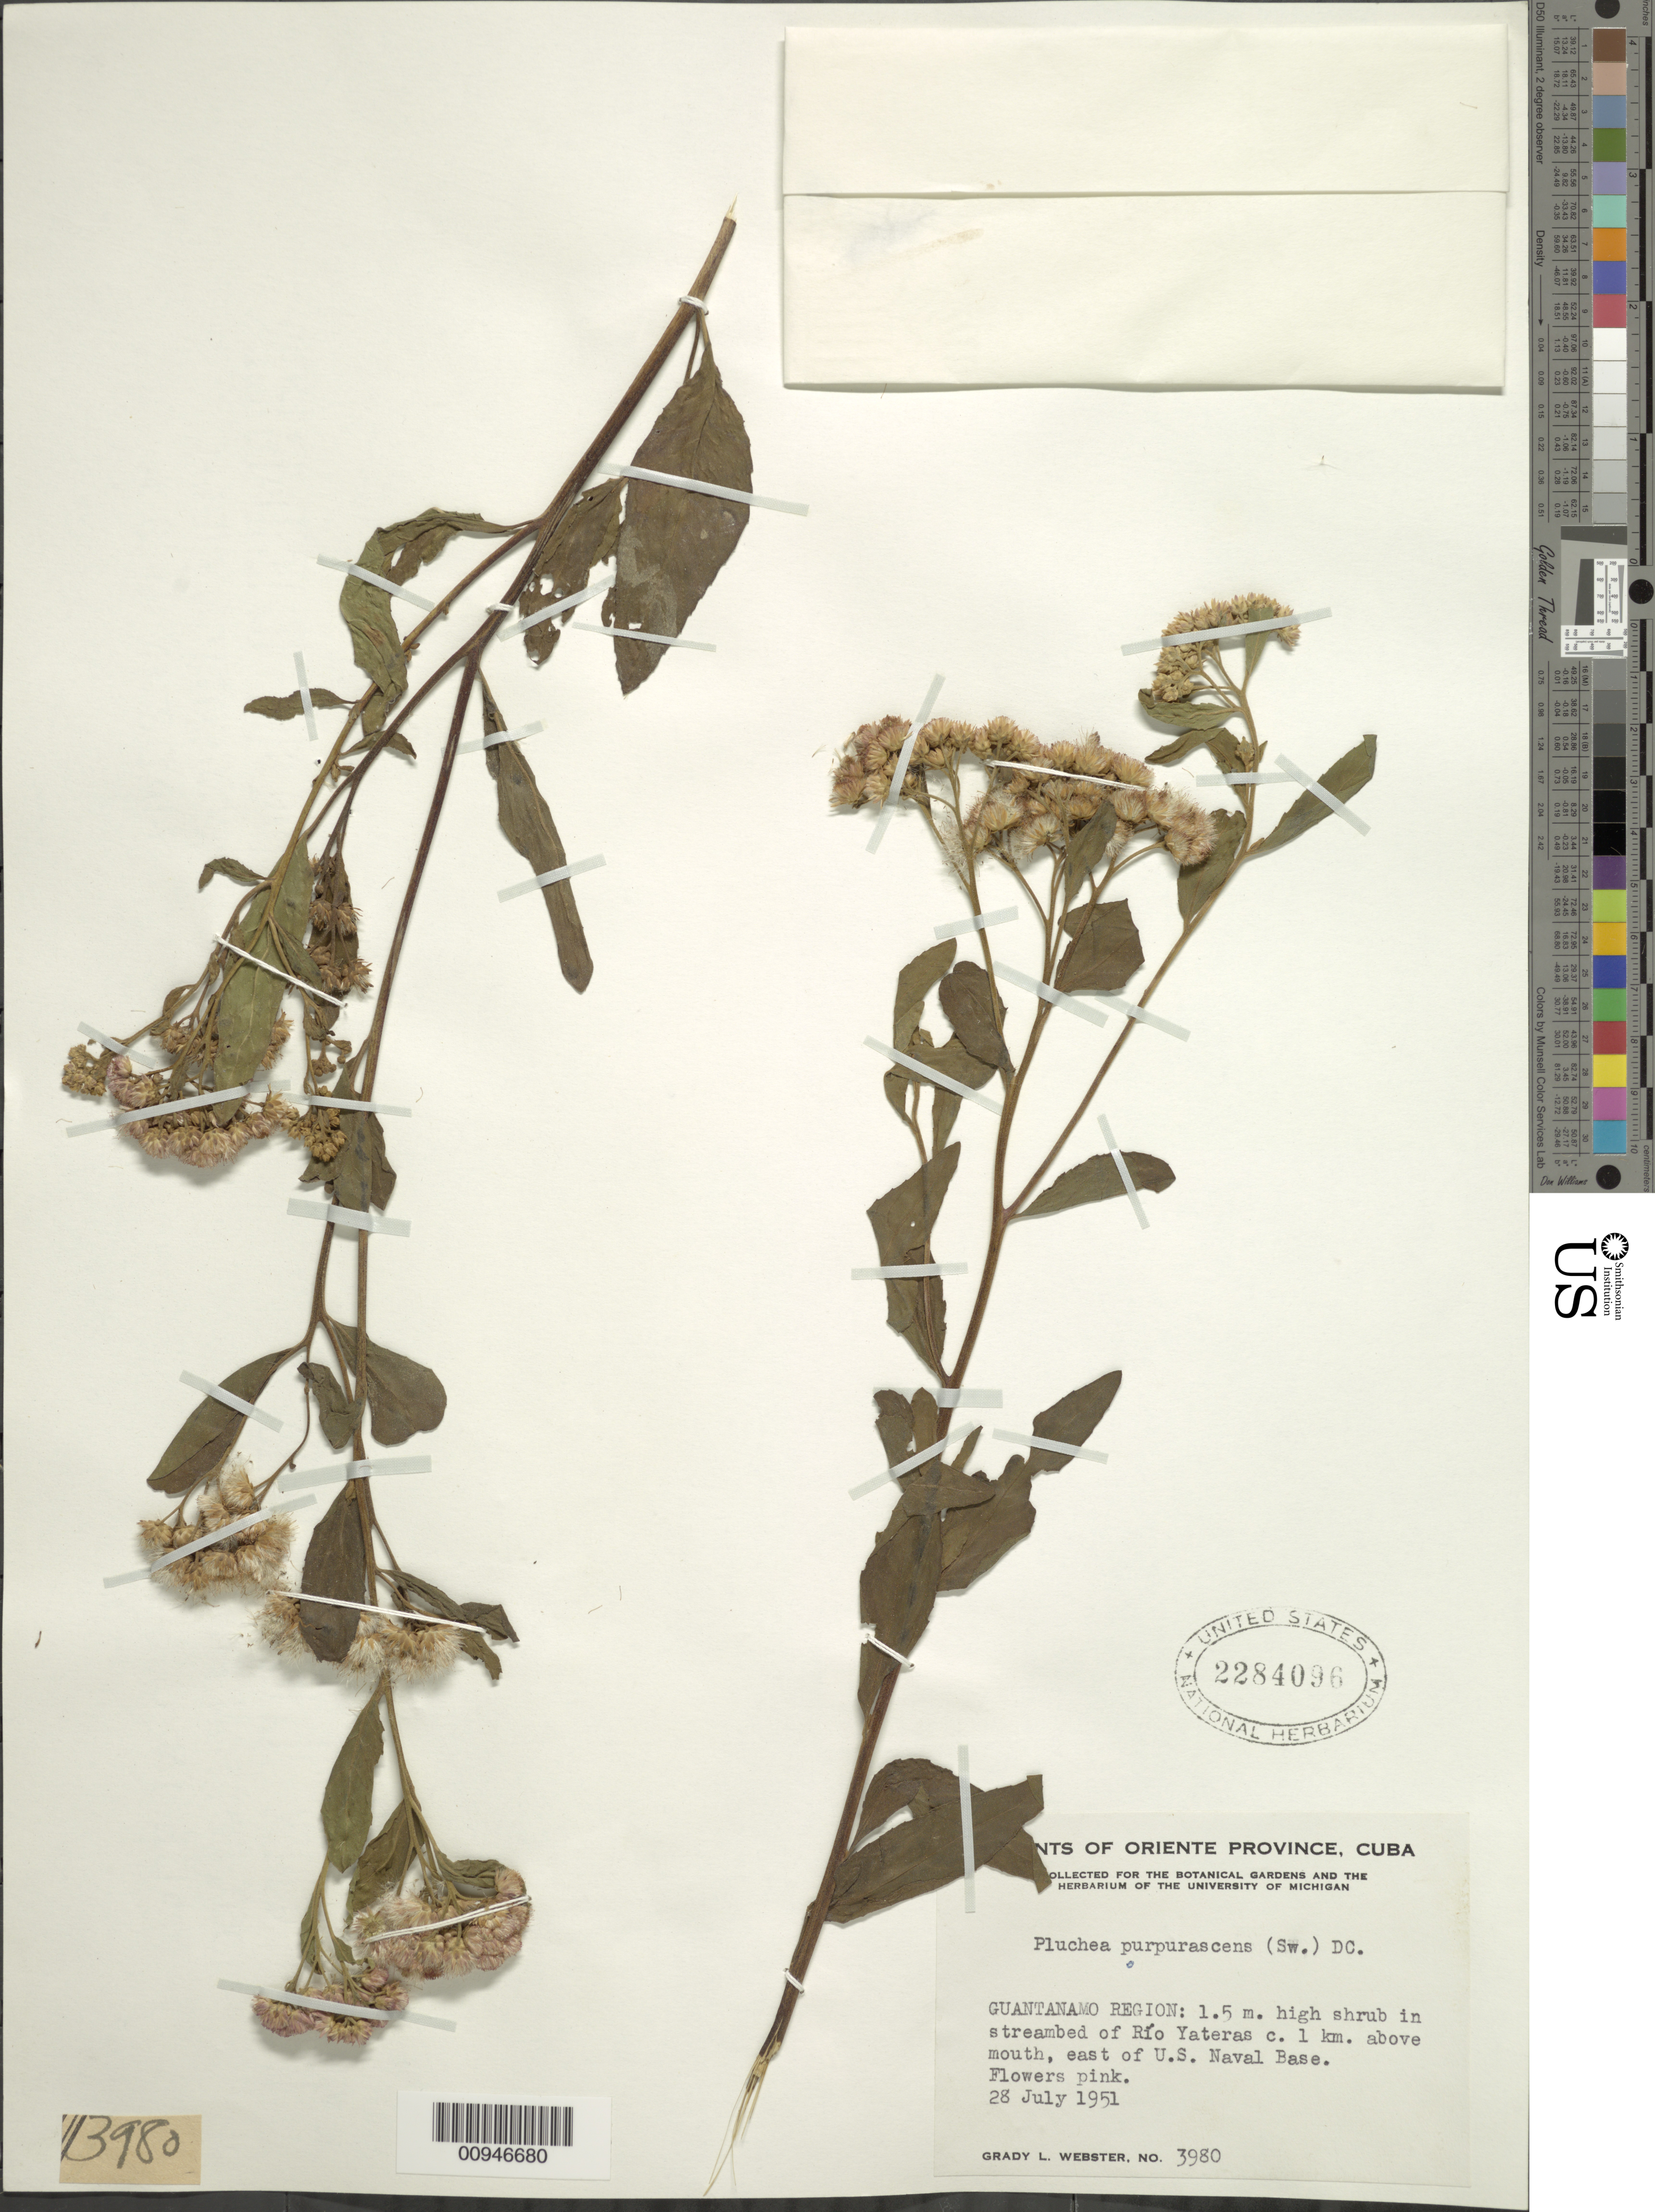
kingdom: Plantae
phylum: Tracheophyta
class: Magnoliopsida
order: Asterales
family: Asteraceae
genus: Pluchea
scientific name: Pluchea odorata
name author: (L.) Cass.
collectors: G. L. Webster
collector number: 3980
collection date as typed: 28 Jul 1951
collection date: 1951-07-28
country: Cuba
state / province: Guantanamo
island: Cuba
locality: Río Yateras, ca 1 km above mouth, E of U S Naval Base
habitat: In streambed of rio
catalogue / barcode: US 2284096